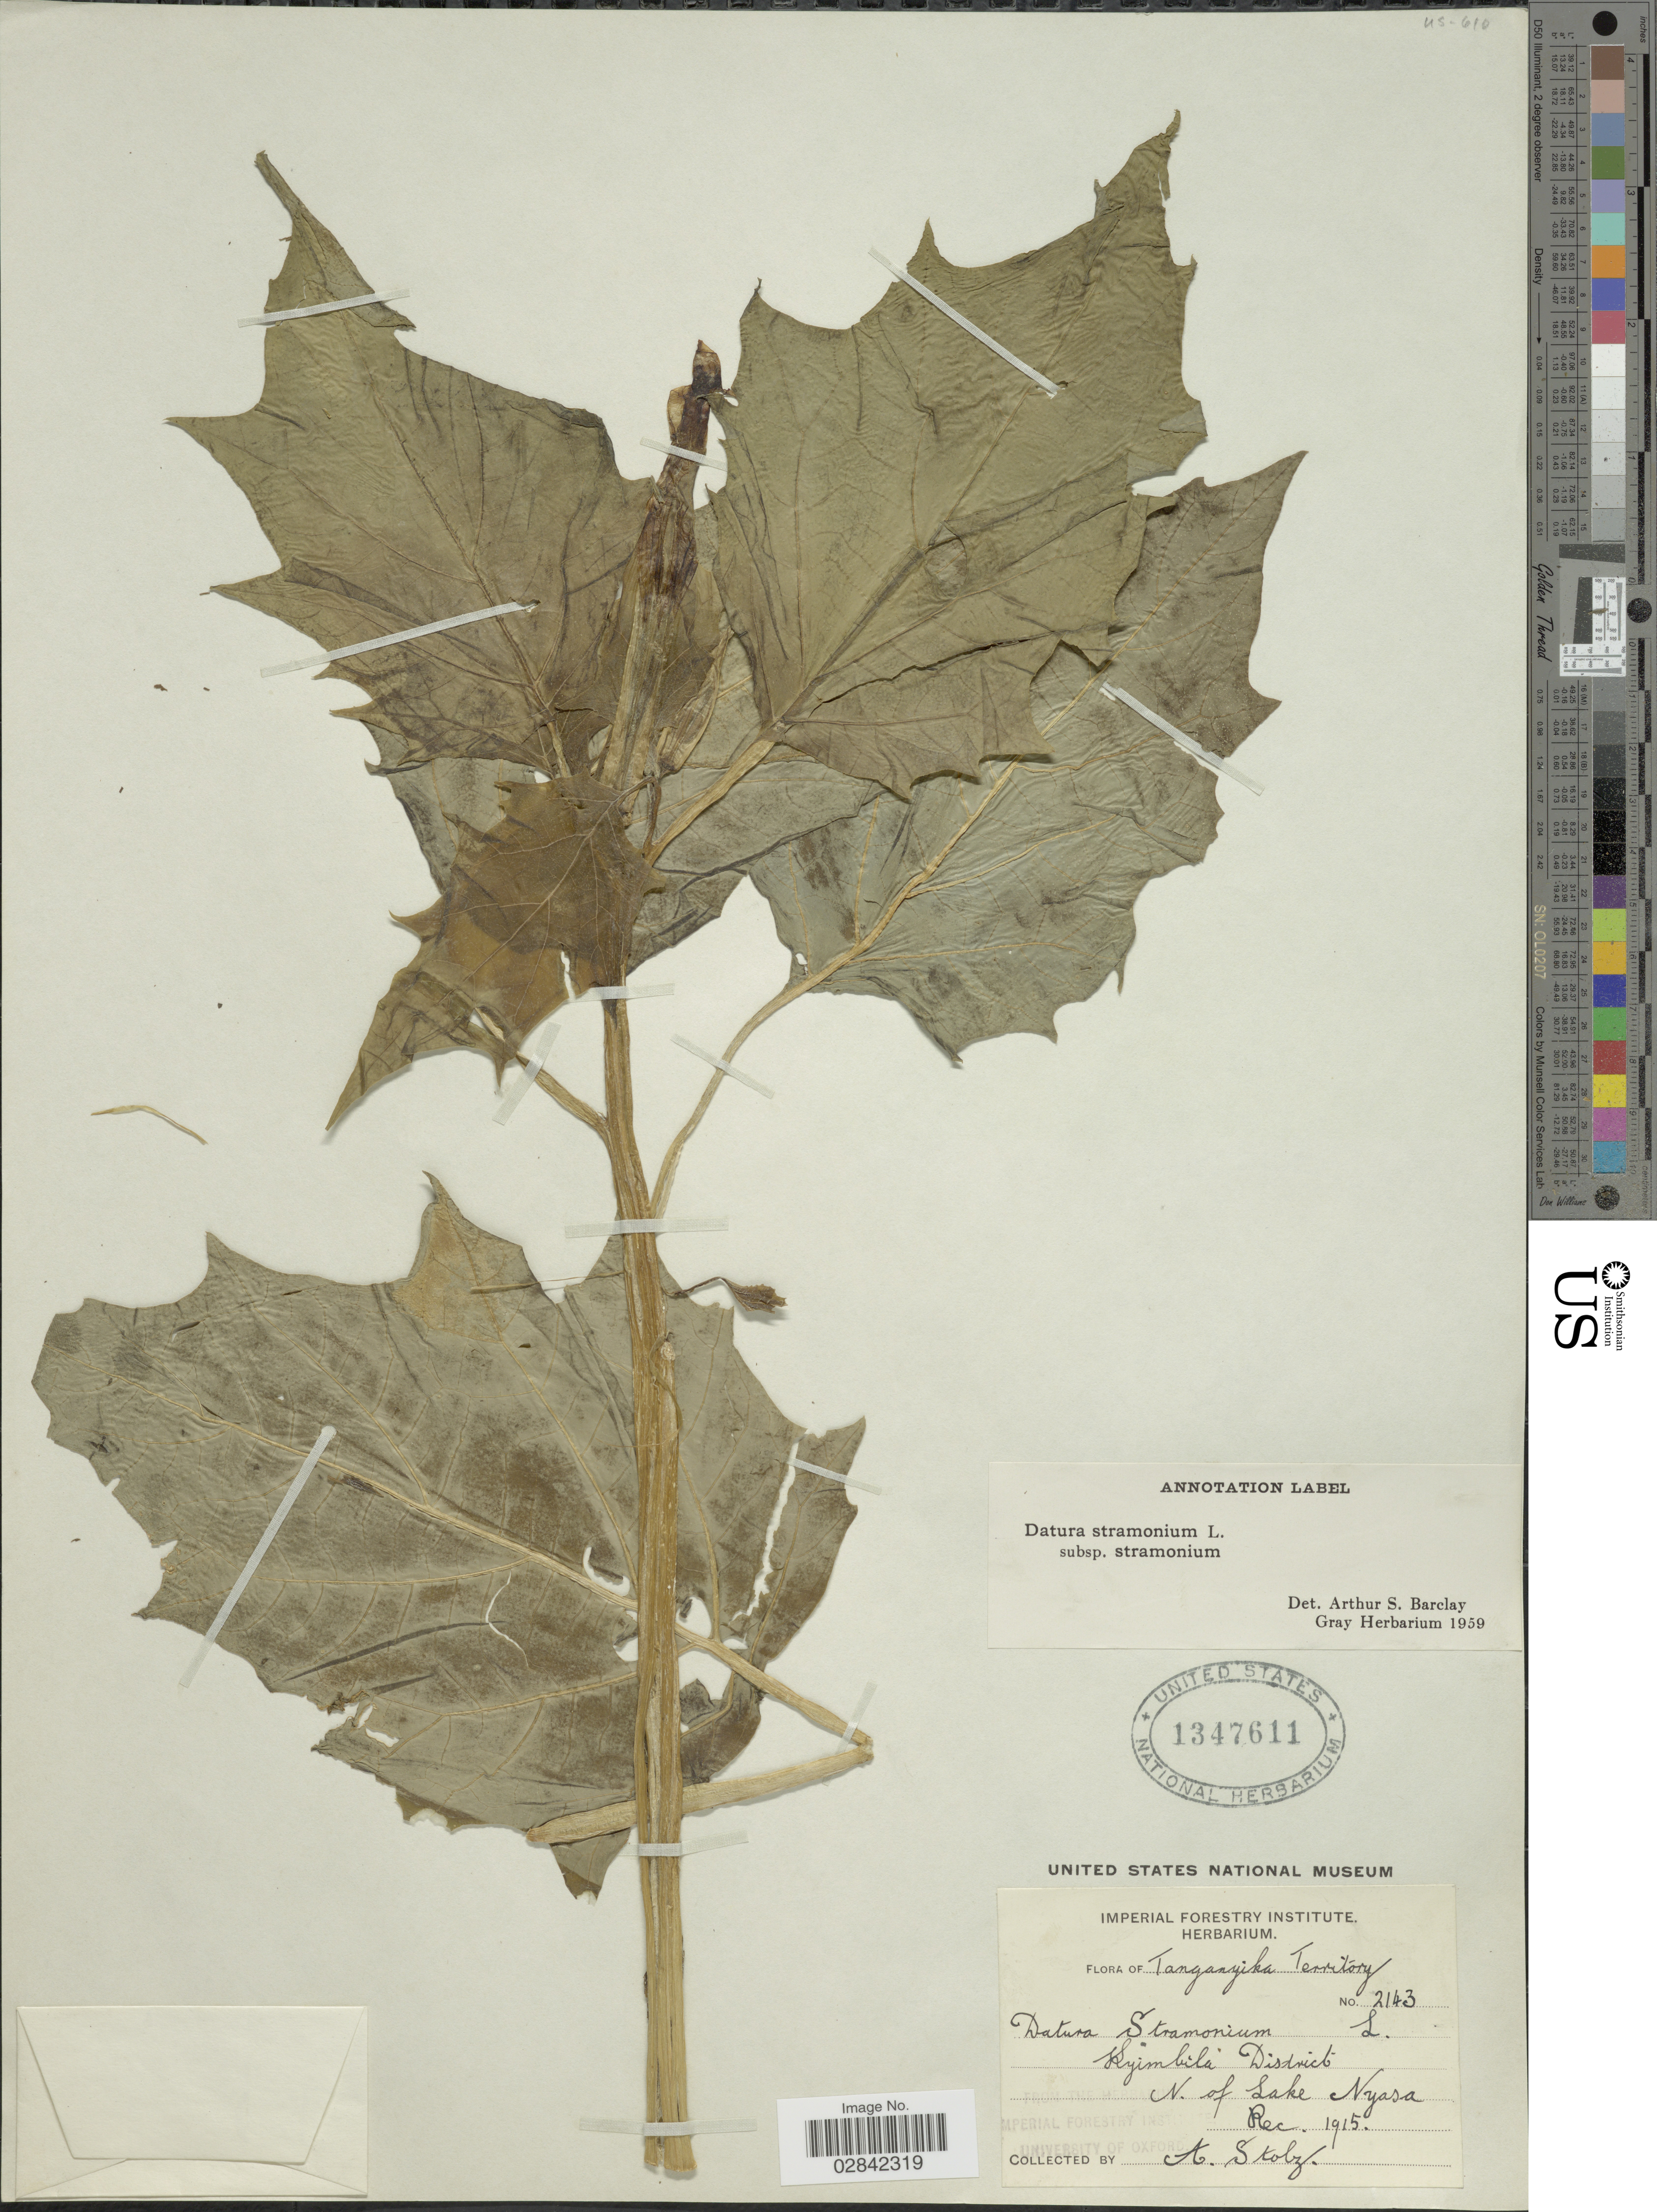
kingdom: Plantae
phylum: Tracheophyta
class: Magnoliopsida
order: Solanales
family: Solanaceae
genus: Datura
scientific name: Datura stramonium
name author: L.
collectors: A. Stolz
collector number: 2143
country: Tanzania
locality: Tanganyika Territory, Kyimbila District, N. of Lake Nyasa.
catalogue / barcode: US 1347611